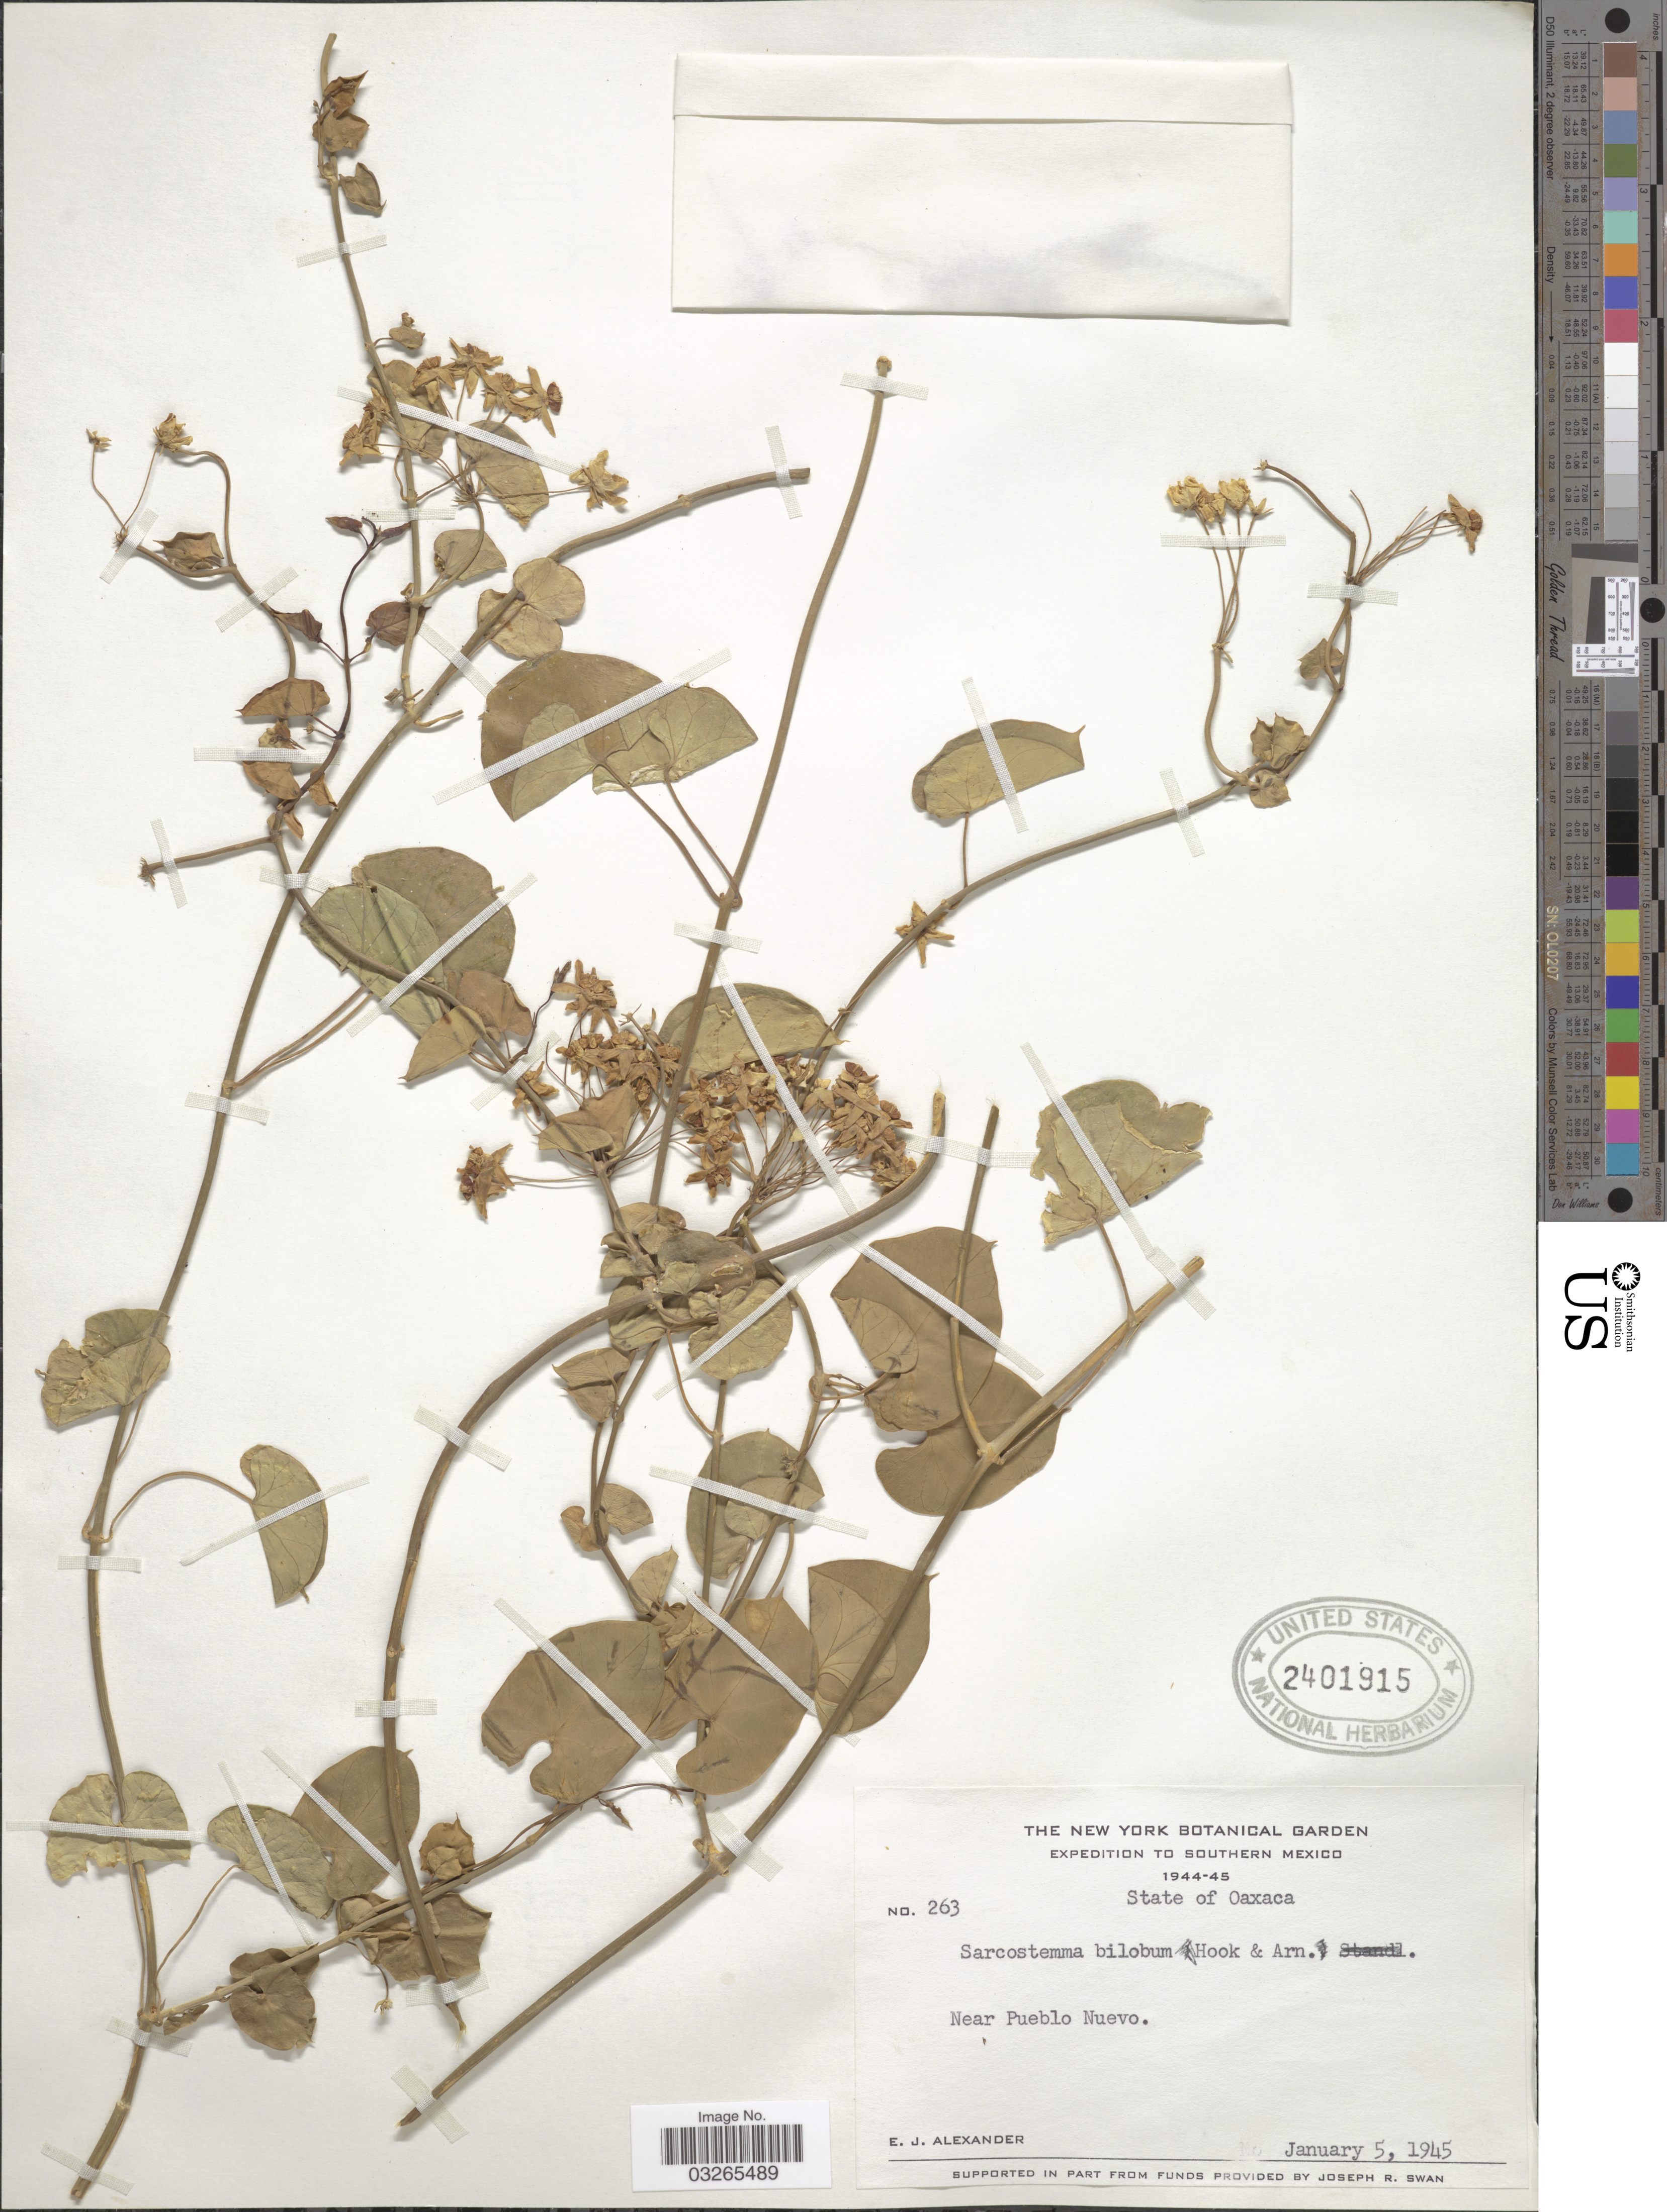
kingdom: Plantae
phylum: Tracheophyta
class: Magnoliopsida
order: Gentianales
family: Apocynaceae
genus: Sarcostemma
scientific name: Sarcostemma bilobum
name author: Hook. & Arn.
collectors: E. J. Alexander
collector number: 263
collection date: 1945-01-05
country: Mexico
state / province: Oaxaca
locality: Southern Mexico. Near Pueblo Nuevo.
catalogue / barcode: US 2401915